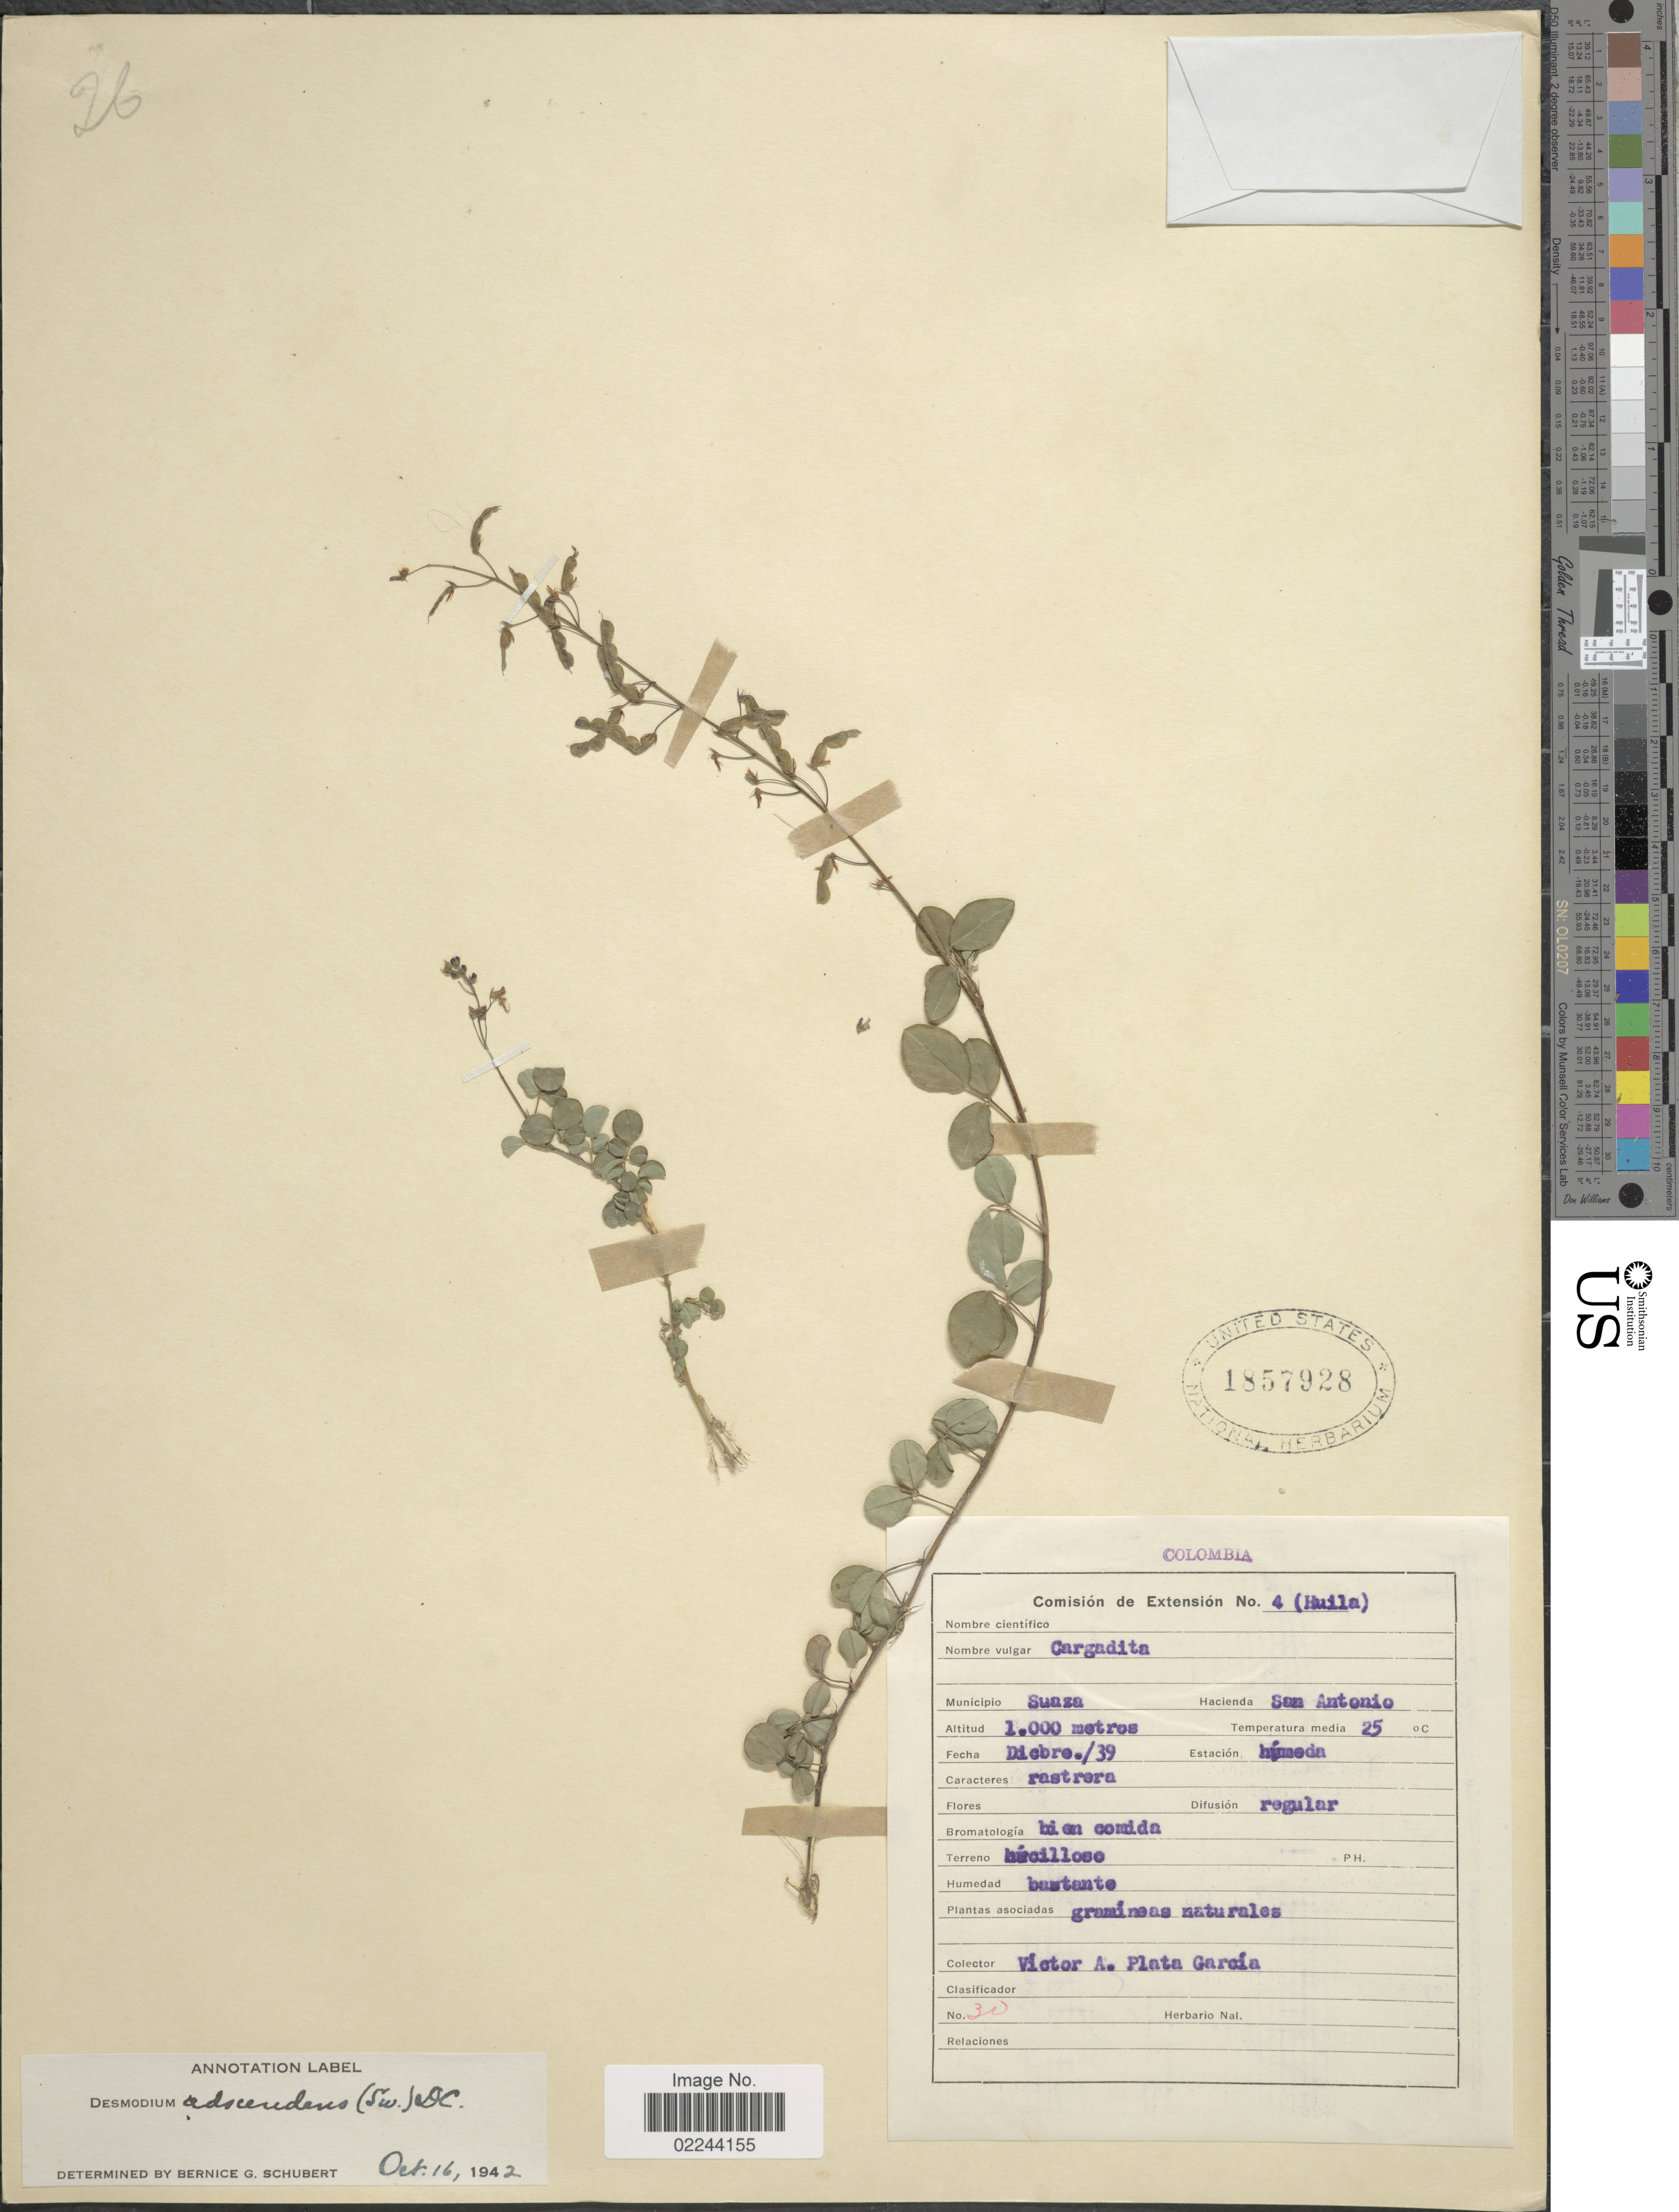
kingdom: Plantae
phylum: Tracheophyta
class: Magnoliopsida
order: Fabales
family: Fabaceae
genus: Grona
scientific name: Grona adscendens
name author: (Sw.) H. Ohashi & K. Ohashi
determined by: Strong, Mark T., (BOT), Smithsonian Institution - National Museum of Natural History (UNITED STATES)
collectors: V. Plata Garcia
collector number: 30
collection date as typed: Transcribed d/m/y: /12/39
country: Colombia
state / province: Huila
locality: Municipio Suaza, Hacienda San Antonio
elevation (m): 1000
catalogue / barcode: US 1857928